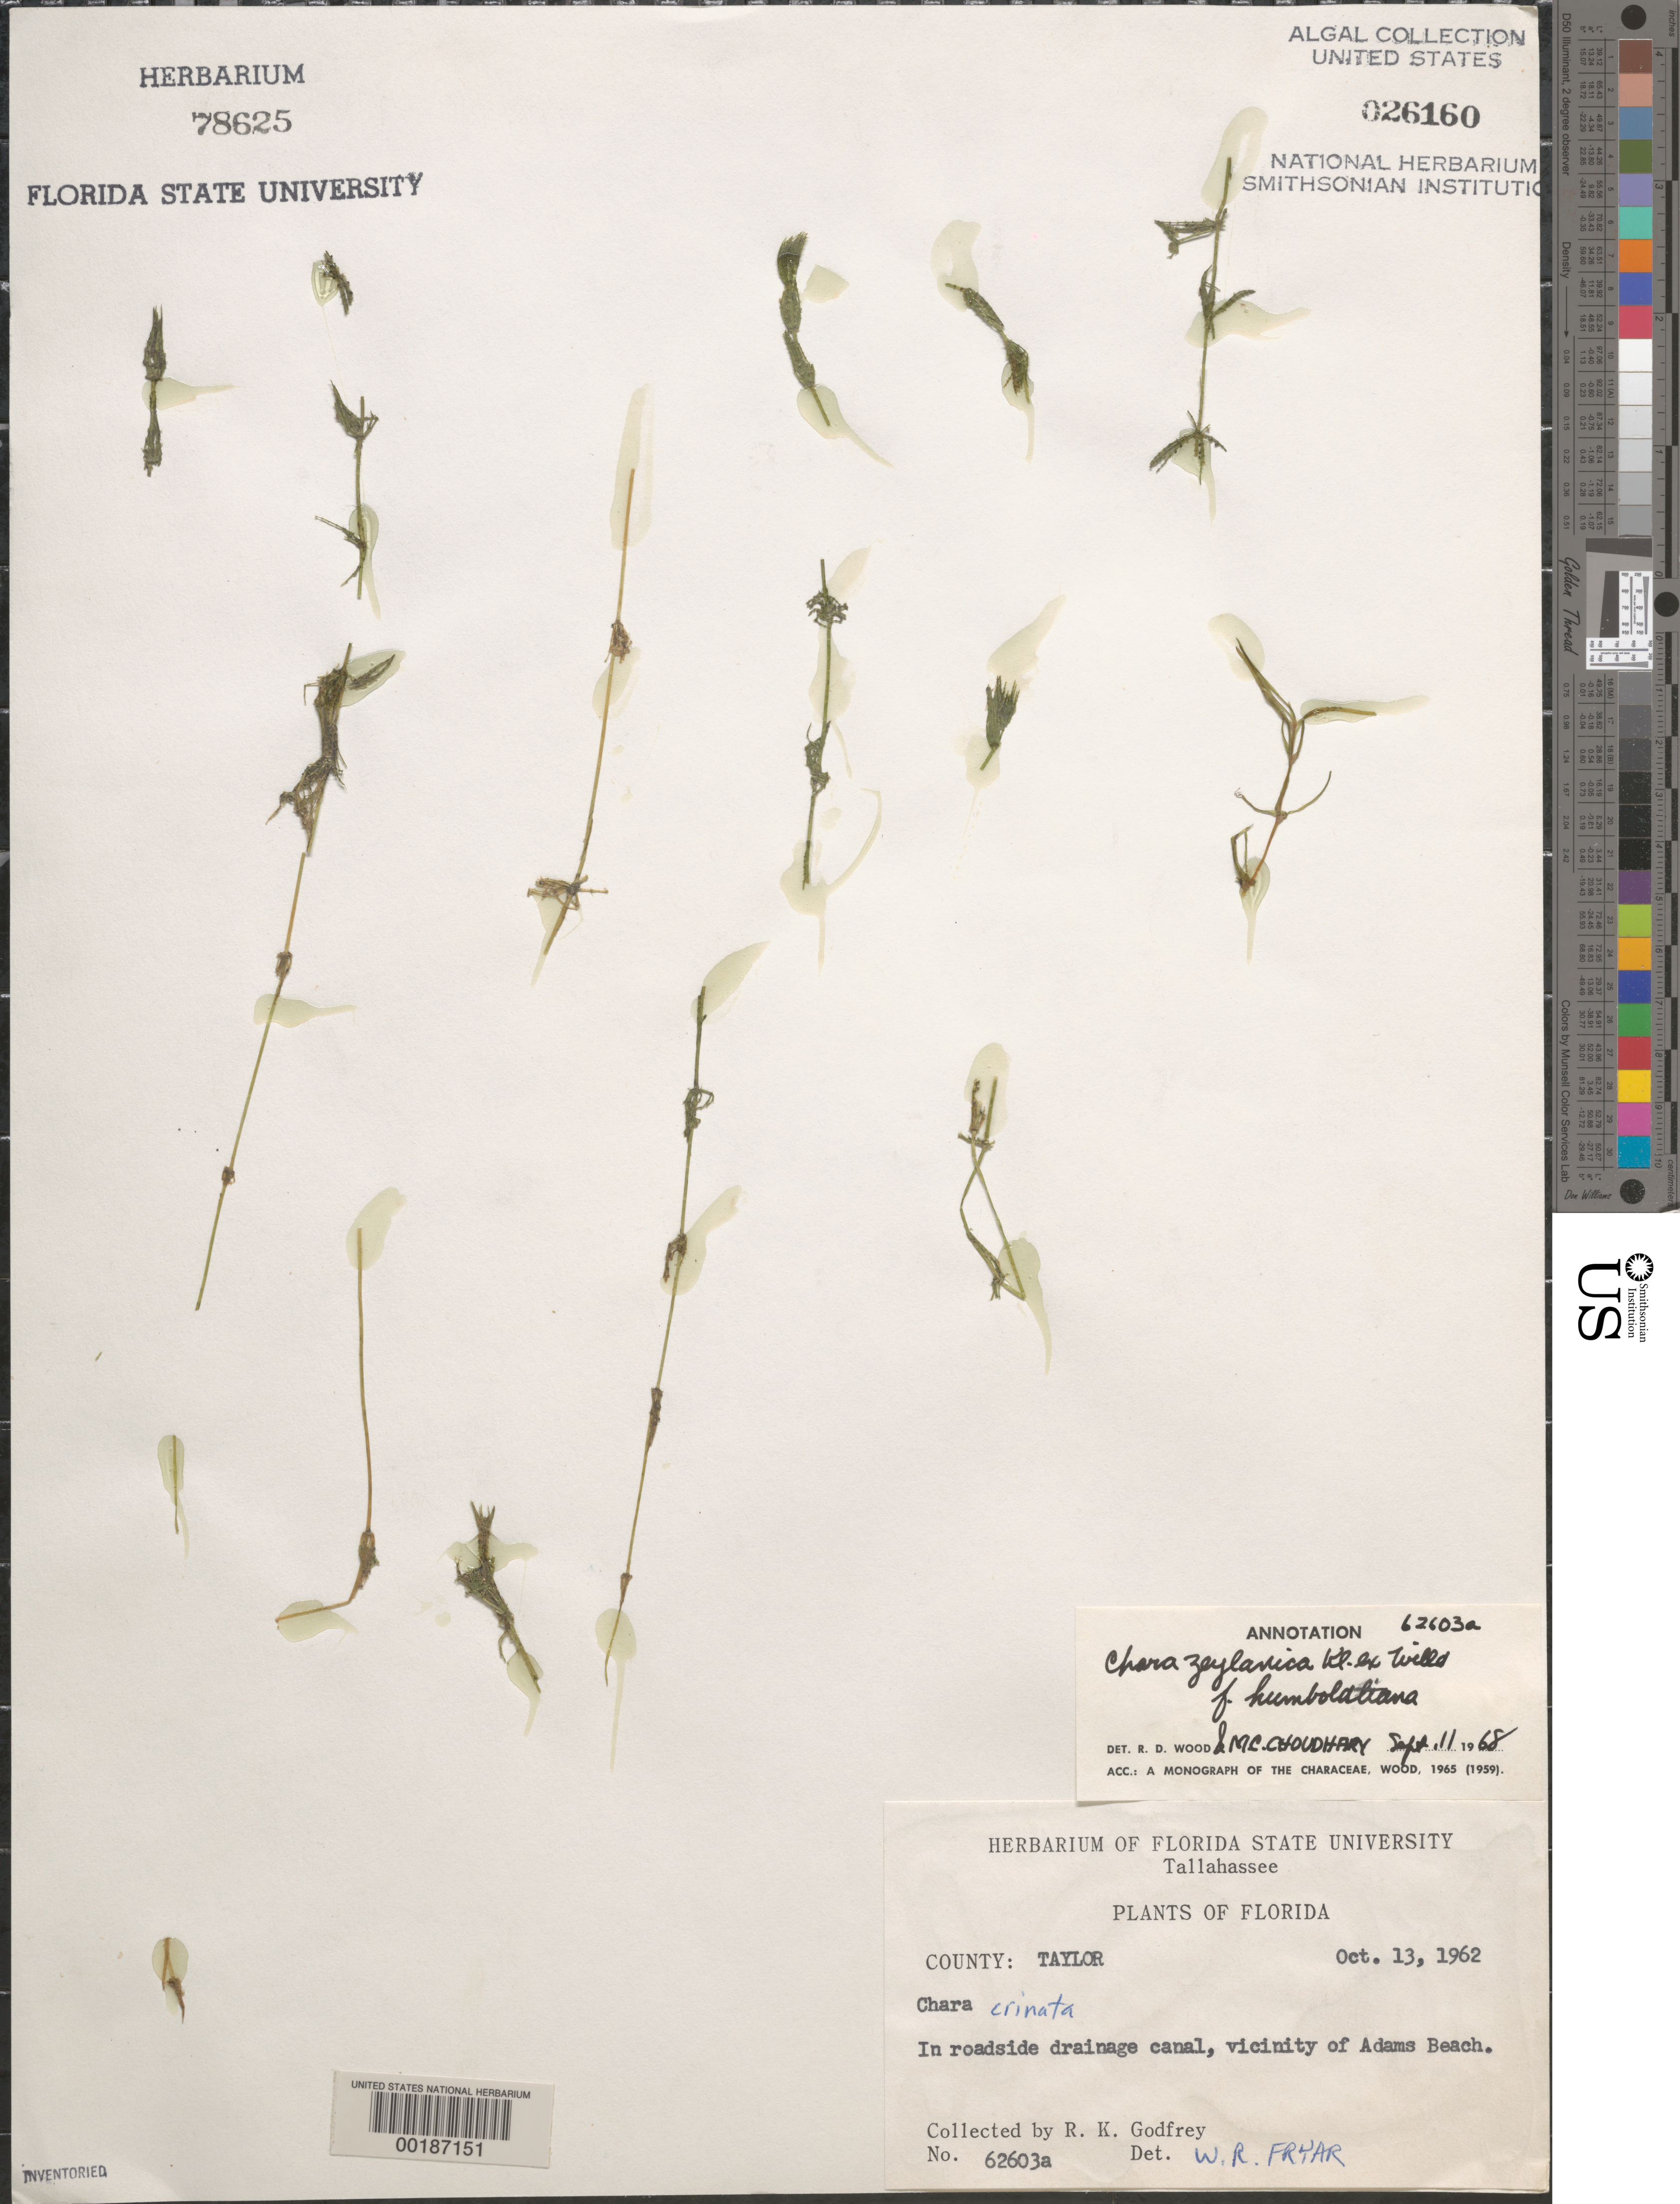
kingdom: Plantae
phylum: Charophyta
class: Charophyceae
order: Charales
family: Characeae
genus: Chara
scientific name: Chara zeylanica f. humboldtiana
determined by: Wood, R. D.; Choudhary, M. C.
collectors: R. K. Godfrey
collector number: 62603a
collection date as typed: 13 Oct 1962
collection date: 1962-10-13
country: United States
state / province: Florida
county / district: Taylor County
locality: Adams Beach area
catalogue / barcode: US 26160